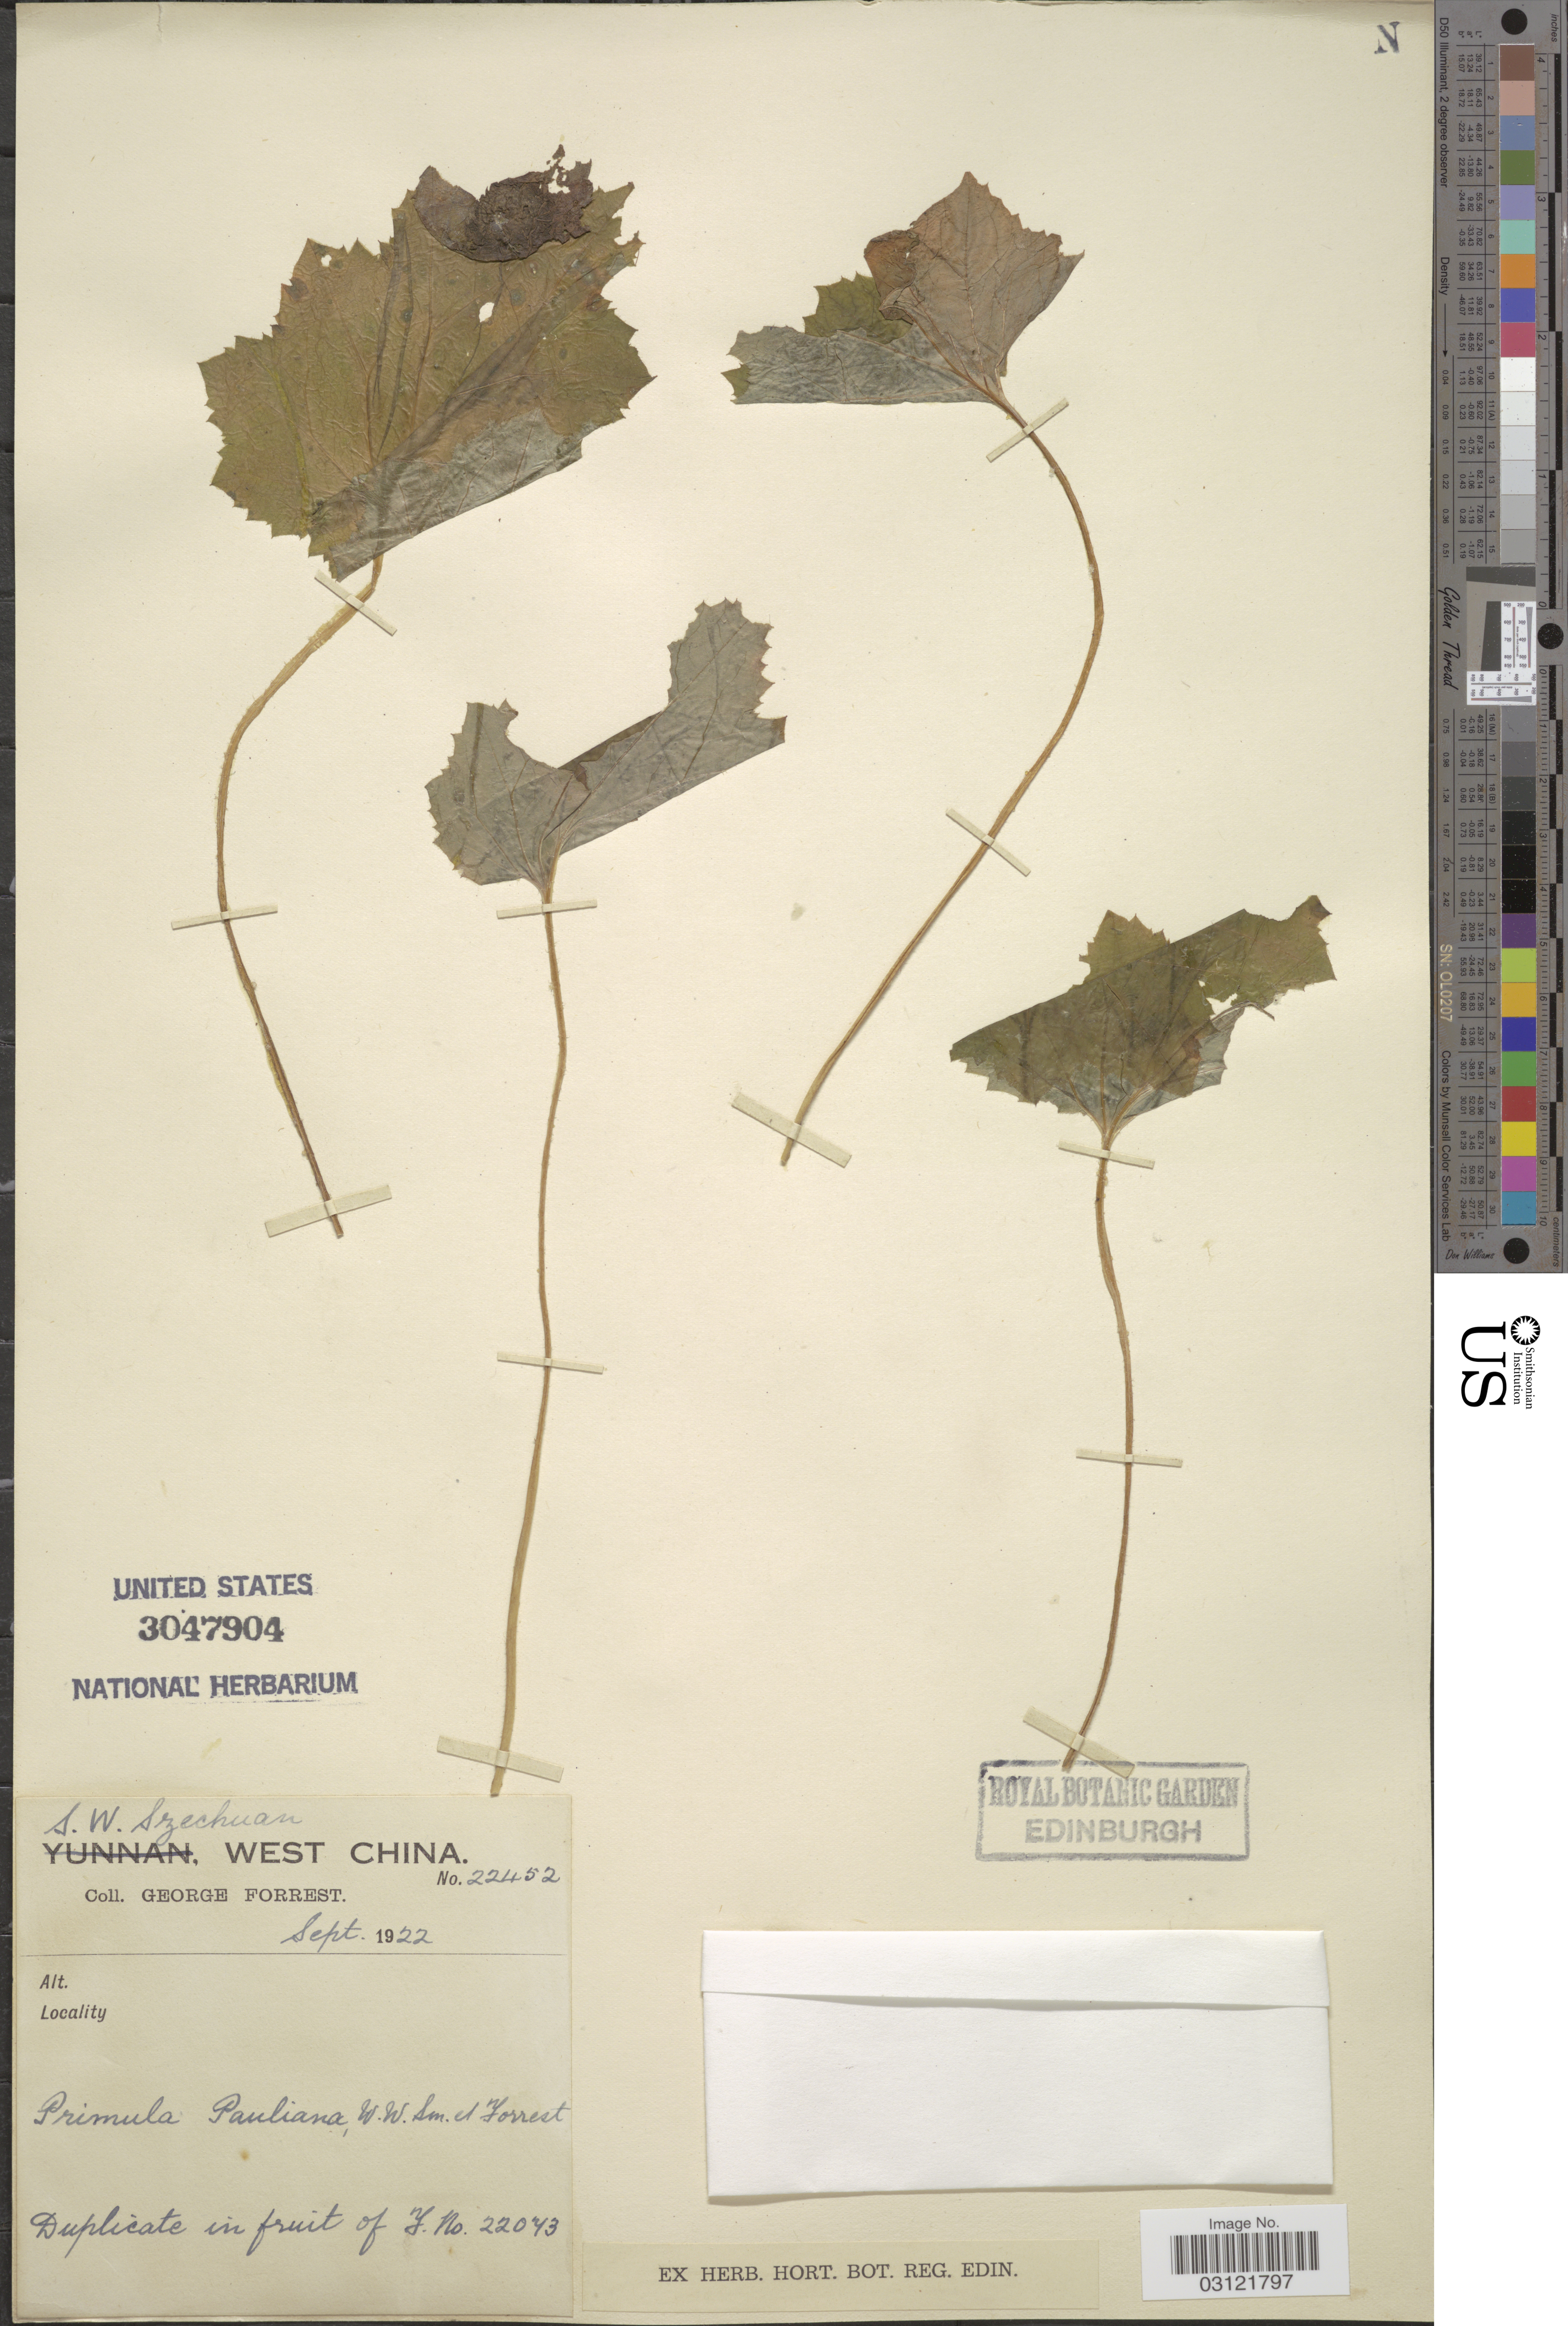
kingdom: Plantae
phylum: Tracheophyta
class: Magnoliopsida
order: Ericales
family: Primulaceae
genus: Primula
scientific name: Primula pauliana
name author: W.W. Sm. & Forrest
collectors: G. Forrest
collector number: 22452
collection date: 1922-09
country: China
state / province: Sichuan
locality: S.W. Szechuan, West China.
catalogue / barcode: US 3047904